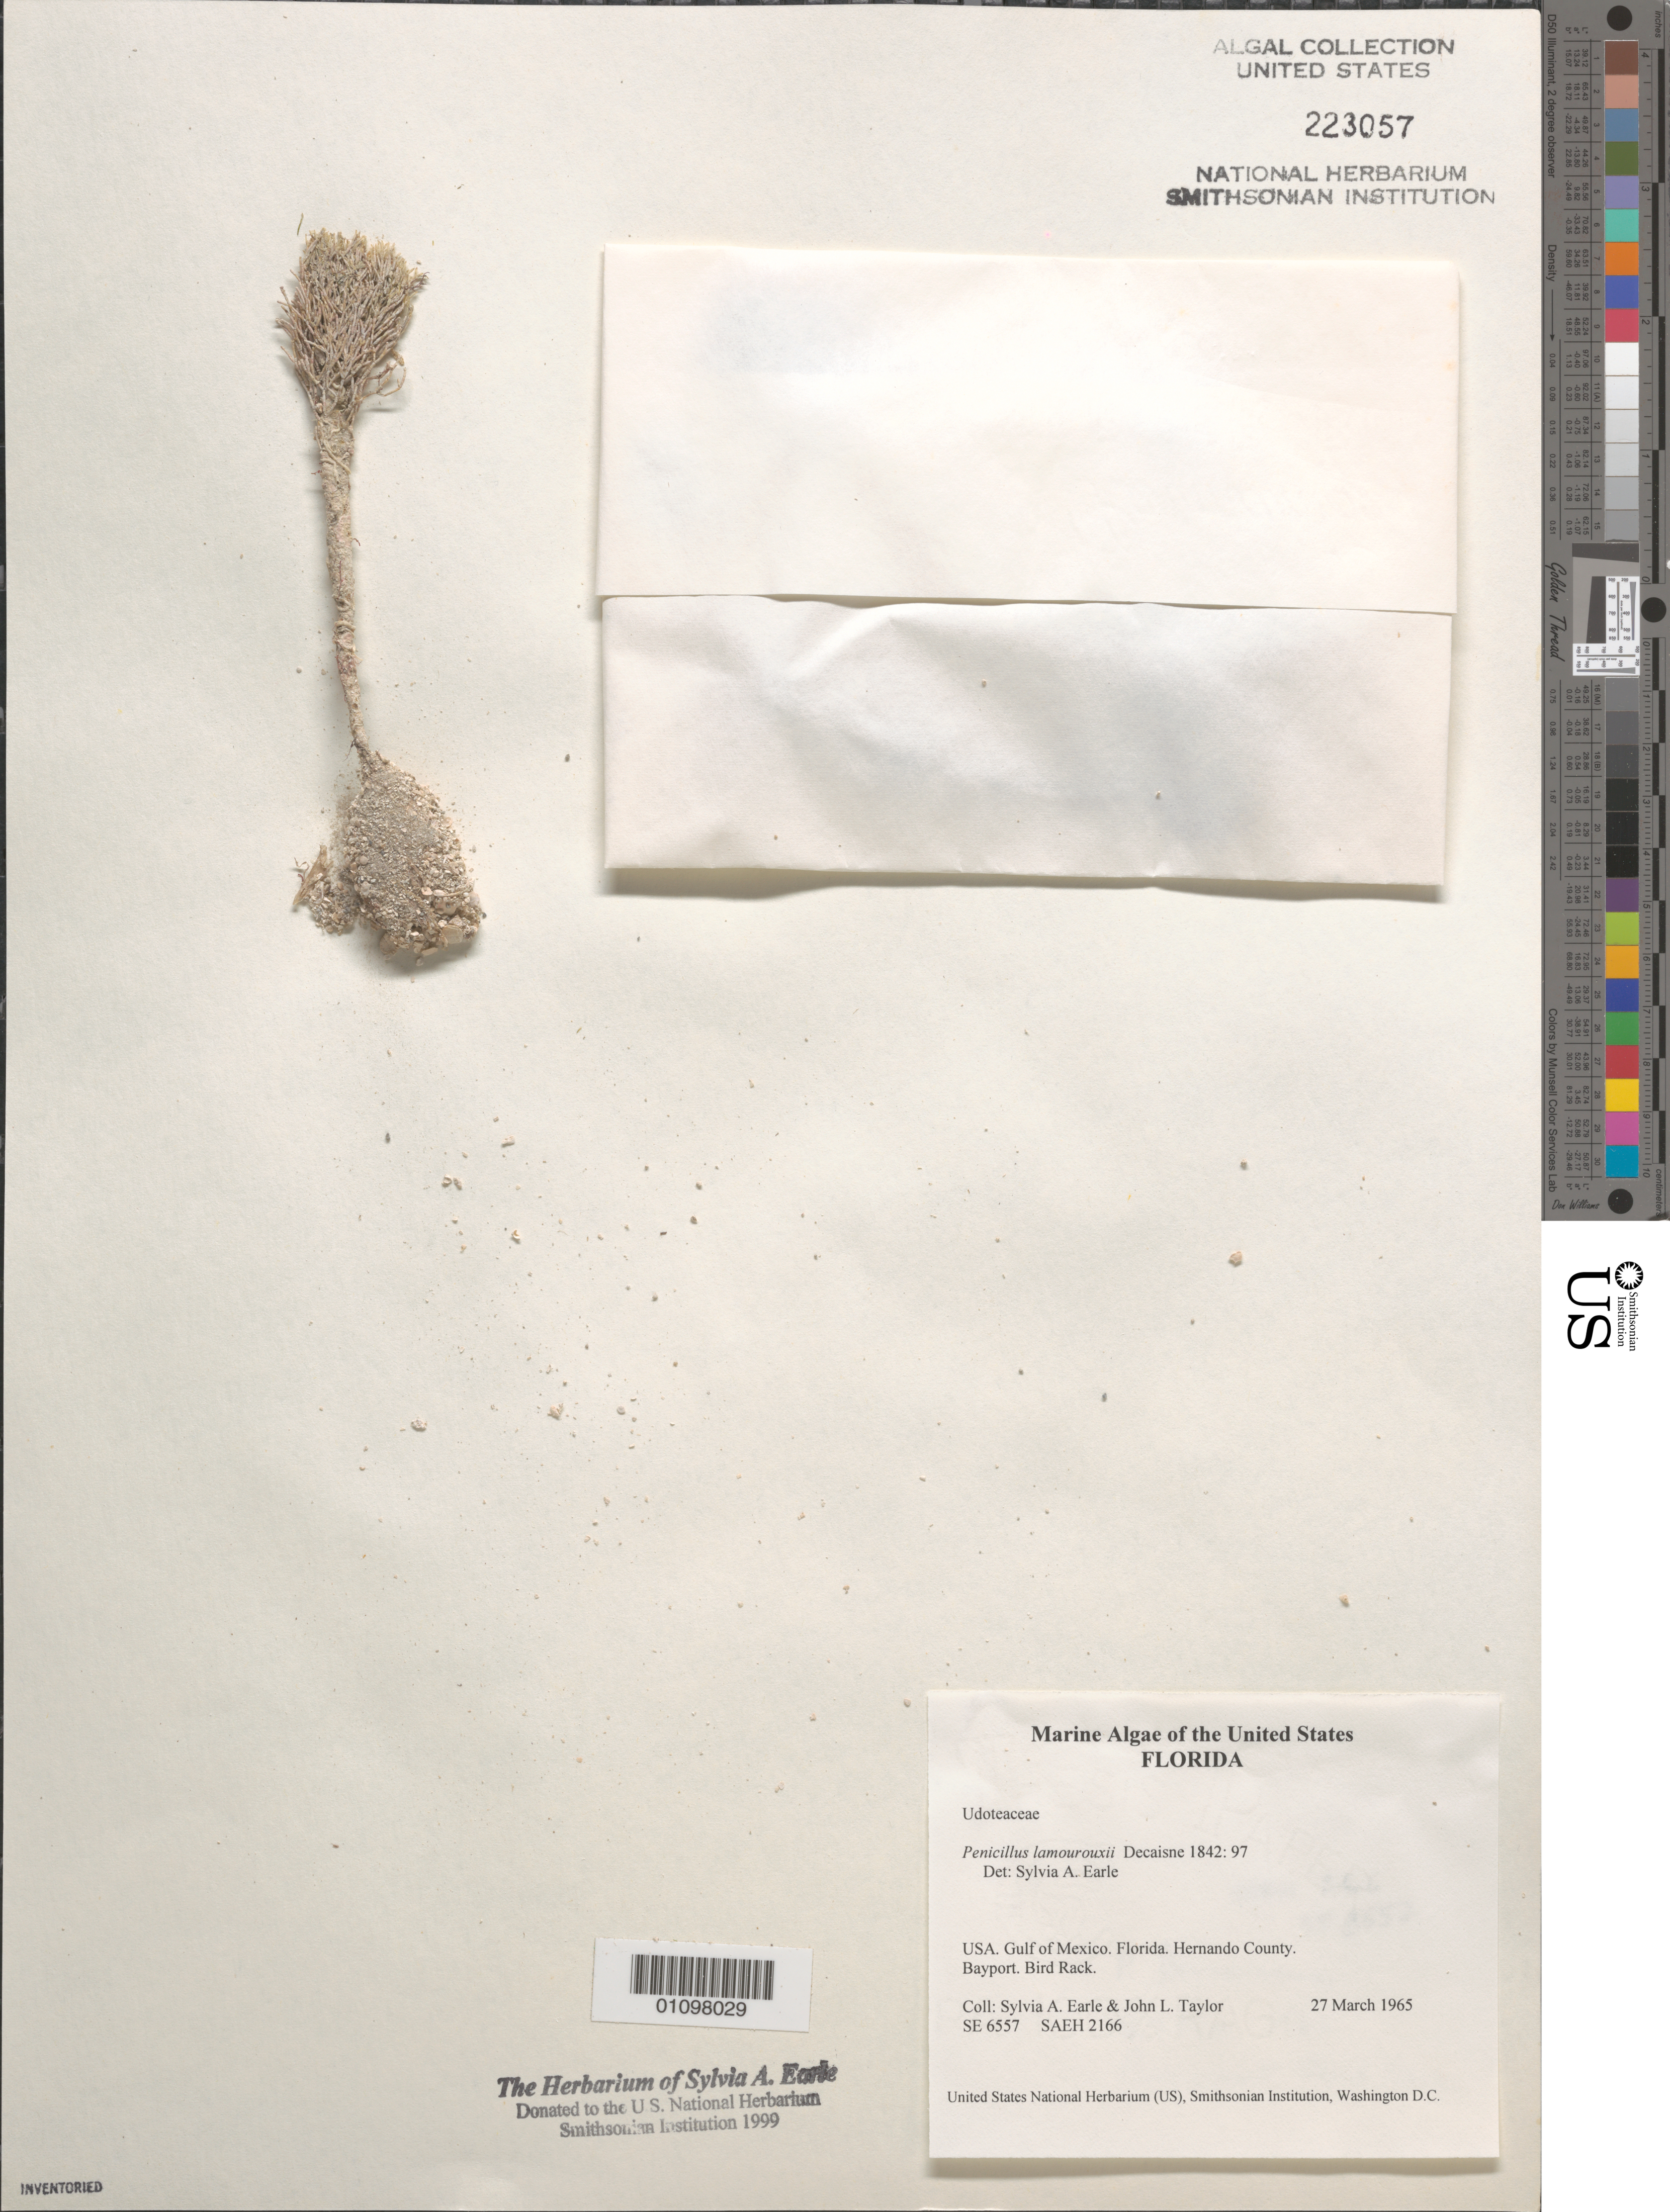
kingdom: Plantae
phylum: Chlorophyta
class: Ulvophyceae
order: Bryopsidales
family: Udoteaceae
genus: Penicillus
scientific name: Penicillus lamourouxii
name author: Decne.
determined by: Earle, S. A.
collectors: S. A. Earle & J. L. Taylor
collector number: SE 6557 & SAEH 2166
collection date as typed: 27 Mar 1965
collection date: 1965-03-27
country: United States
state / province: Florida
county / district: Hernando County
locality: Bayport, bird rack, Gulf of Mexico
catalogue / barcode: US 223057